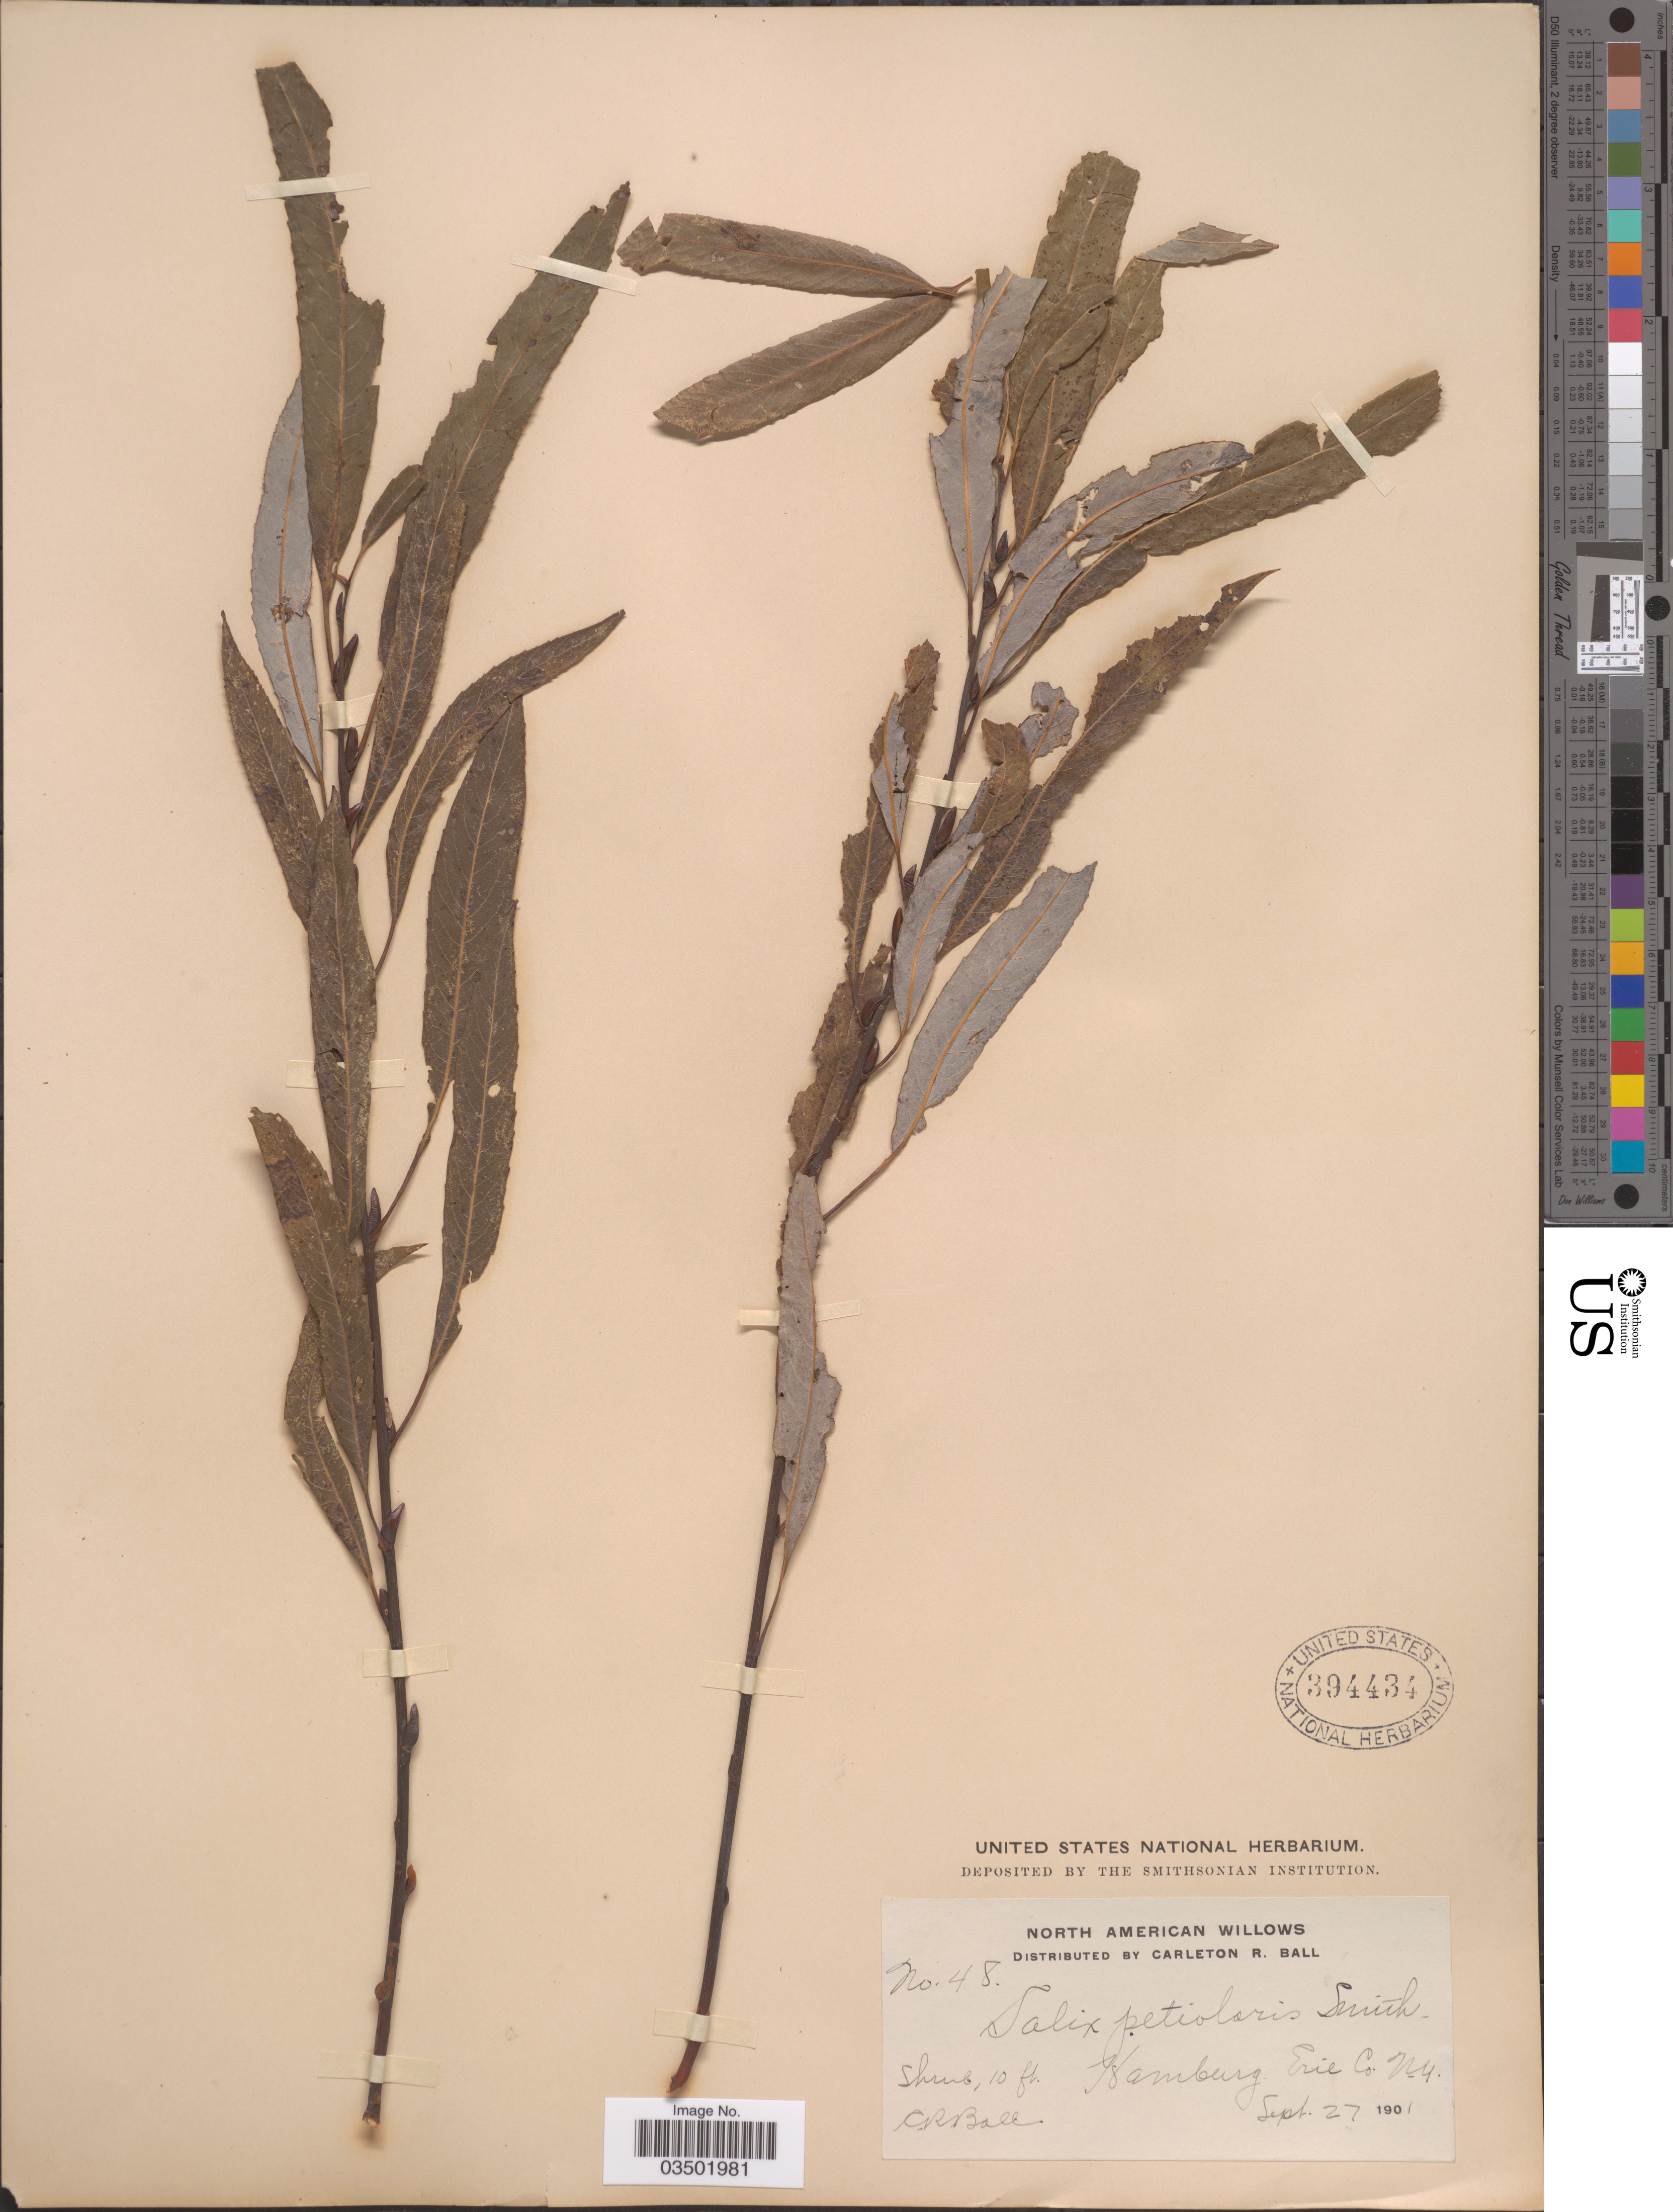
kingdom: Plantae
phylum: Tracheophyta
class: Magnoliopsida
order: Malpighiales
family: Salicaceae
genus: Salix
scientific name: Salix petiolaris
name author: Sm.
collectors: C. R. Ball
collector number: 48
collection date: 1901-09-27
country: United States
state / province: New York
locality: Hamburg, Erie Co.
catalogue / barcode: US 394434